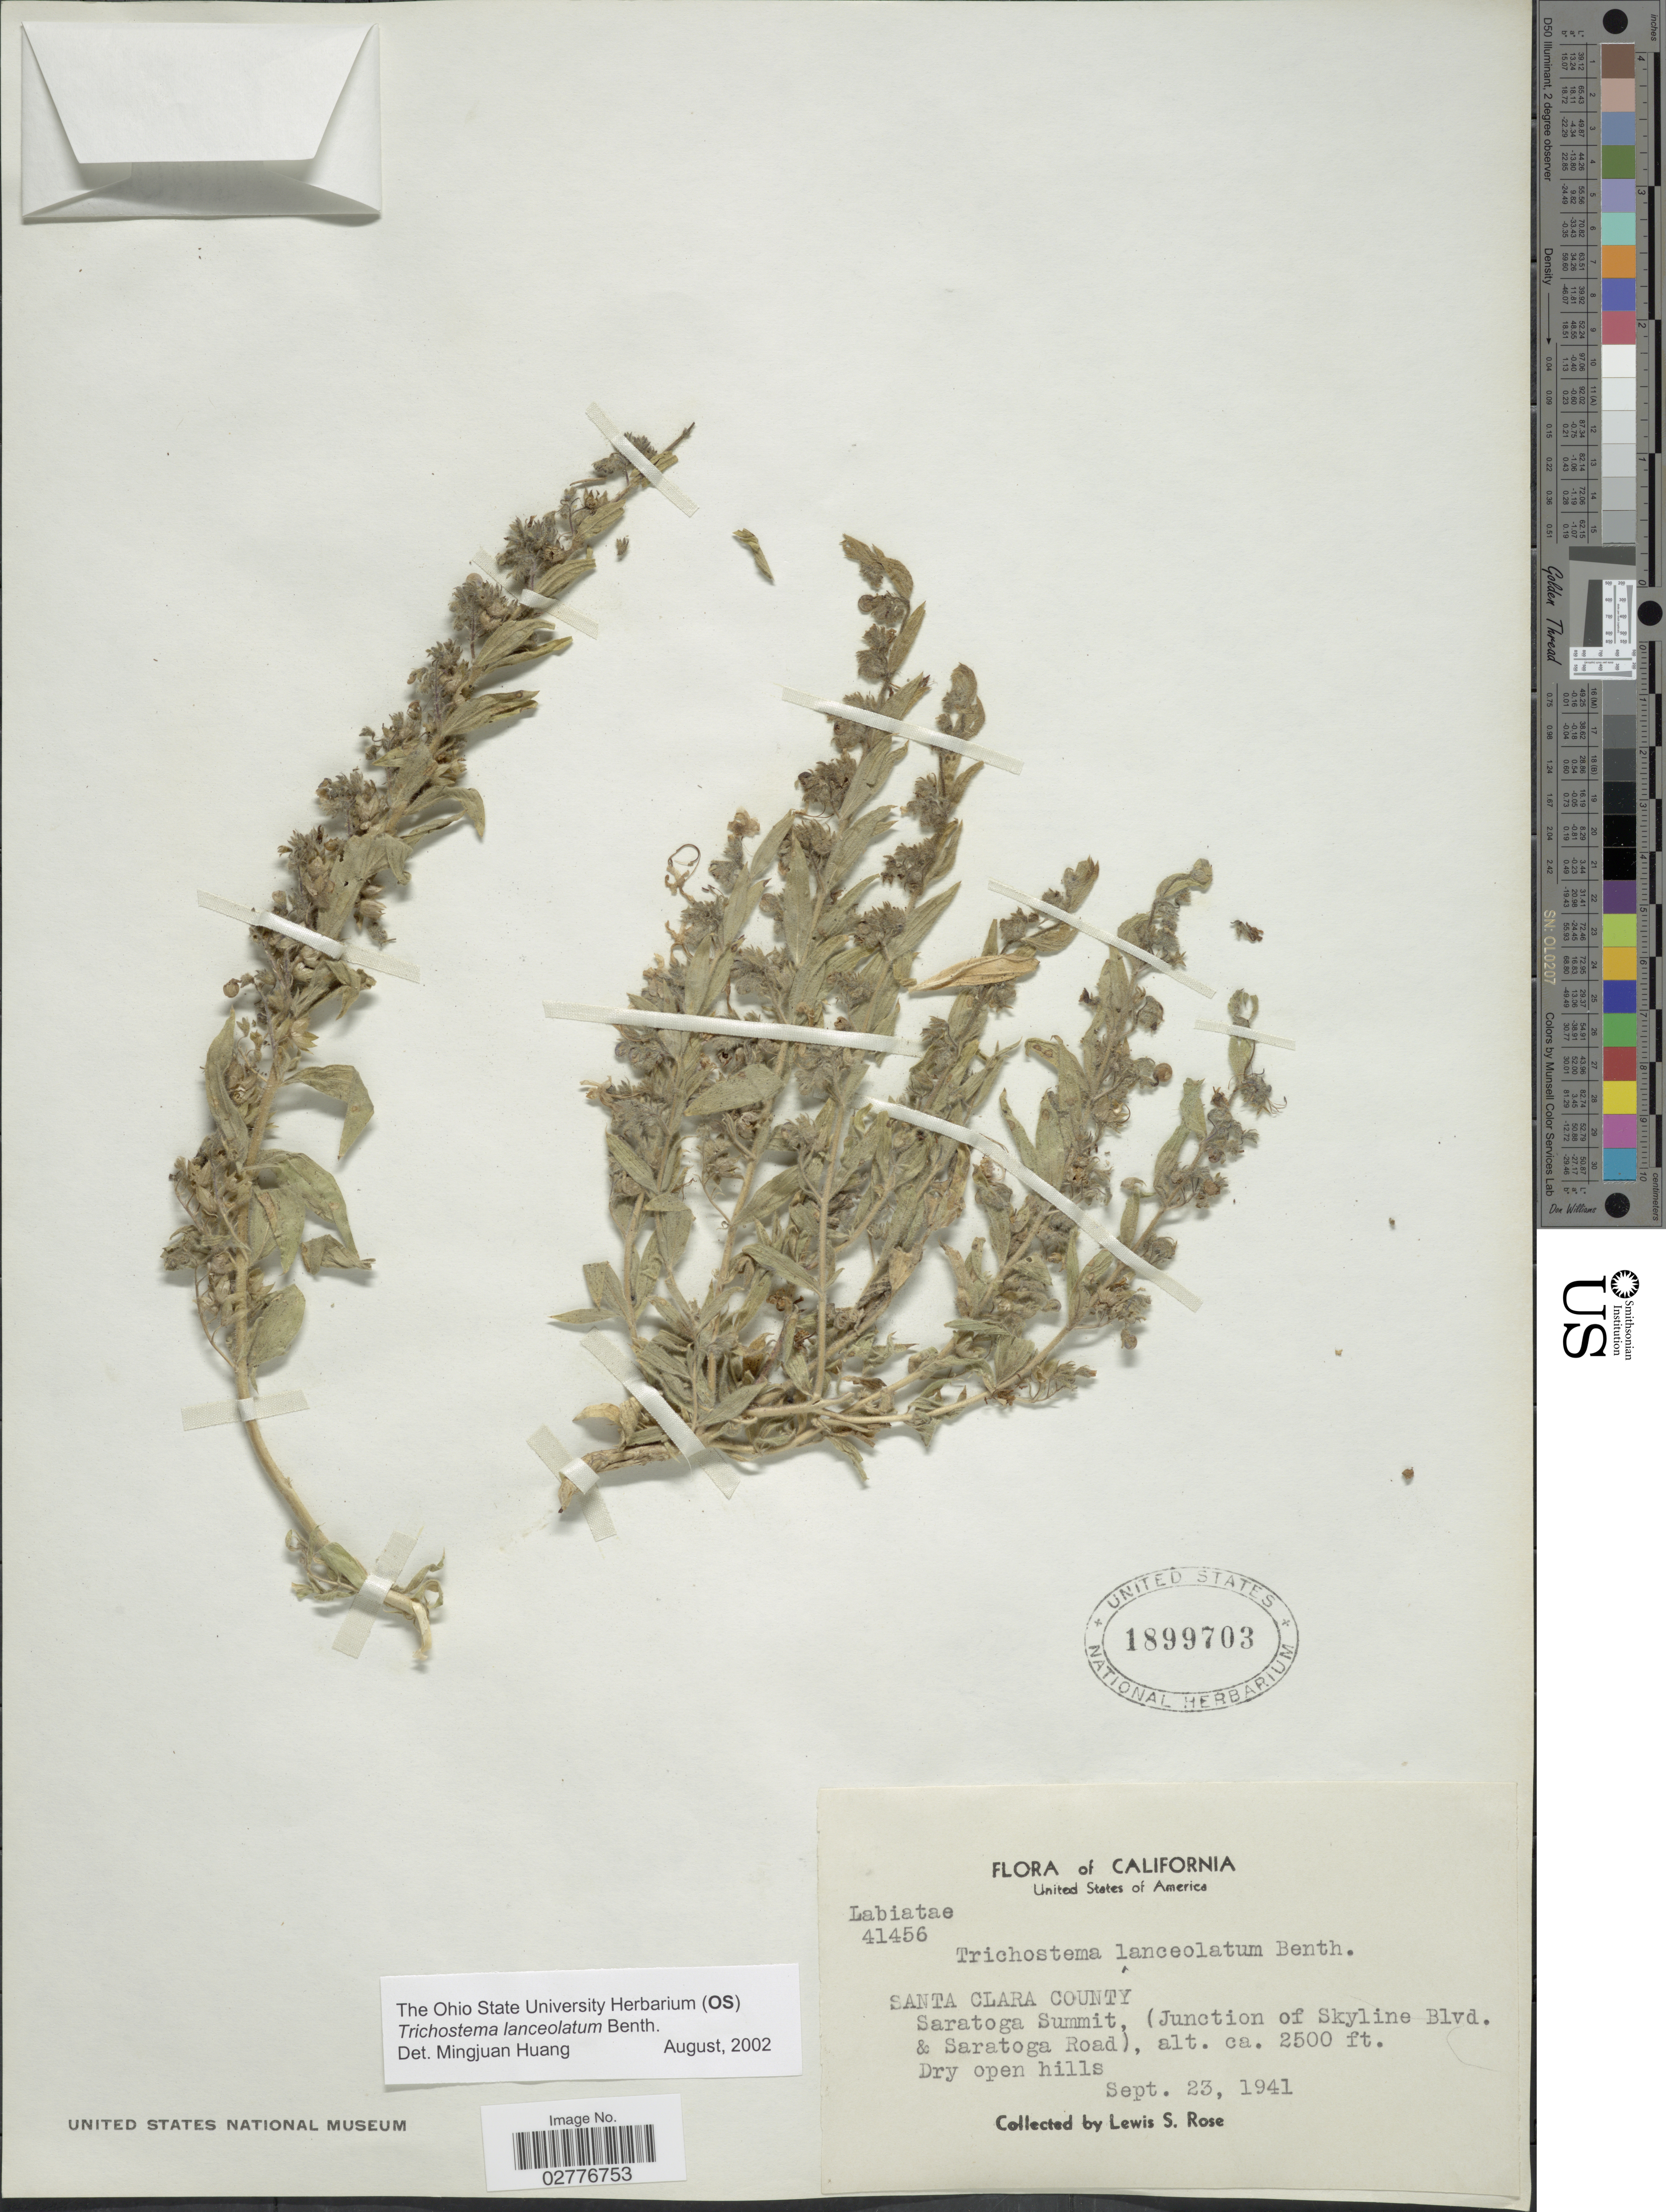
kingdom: Plantae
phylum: Tracheophyta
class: Magnoliopsida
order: Lamiales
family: Lamiaceae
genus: Trichostema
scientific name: Trichostema lanceolatum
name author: Benth.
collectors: L. S. Rose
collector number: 41456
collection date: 1941-09-23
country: United States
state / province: California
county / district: Santa Clara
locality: Santa Clara County. Saratoga Summit, (Junction of Skyline Blvd. & Saratoga Road).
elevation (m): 762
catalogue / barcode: US 1899703